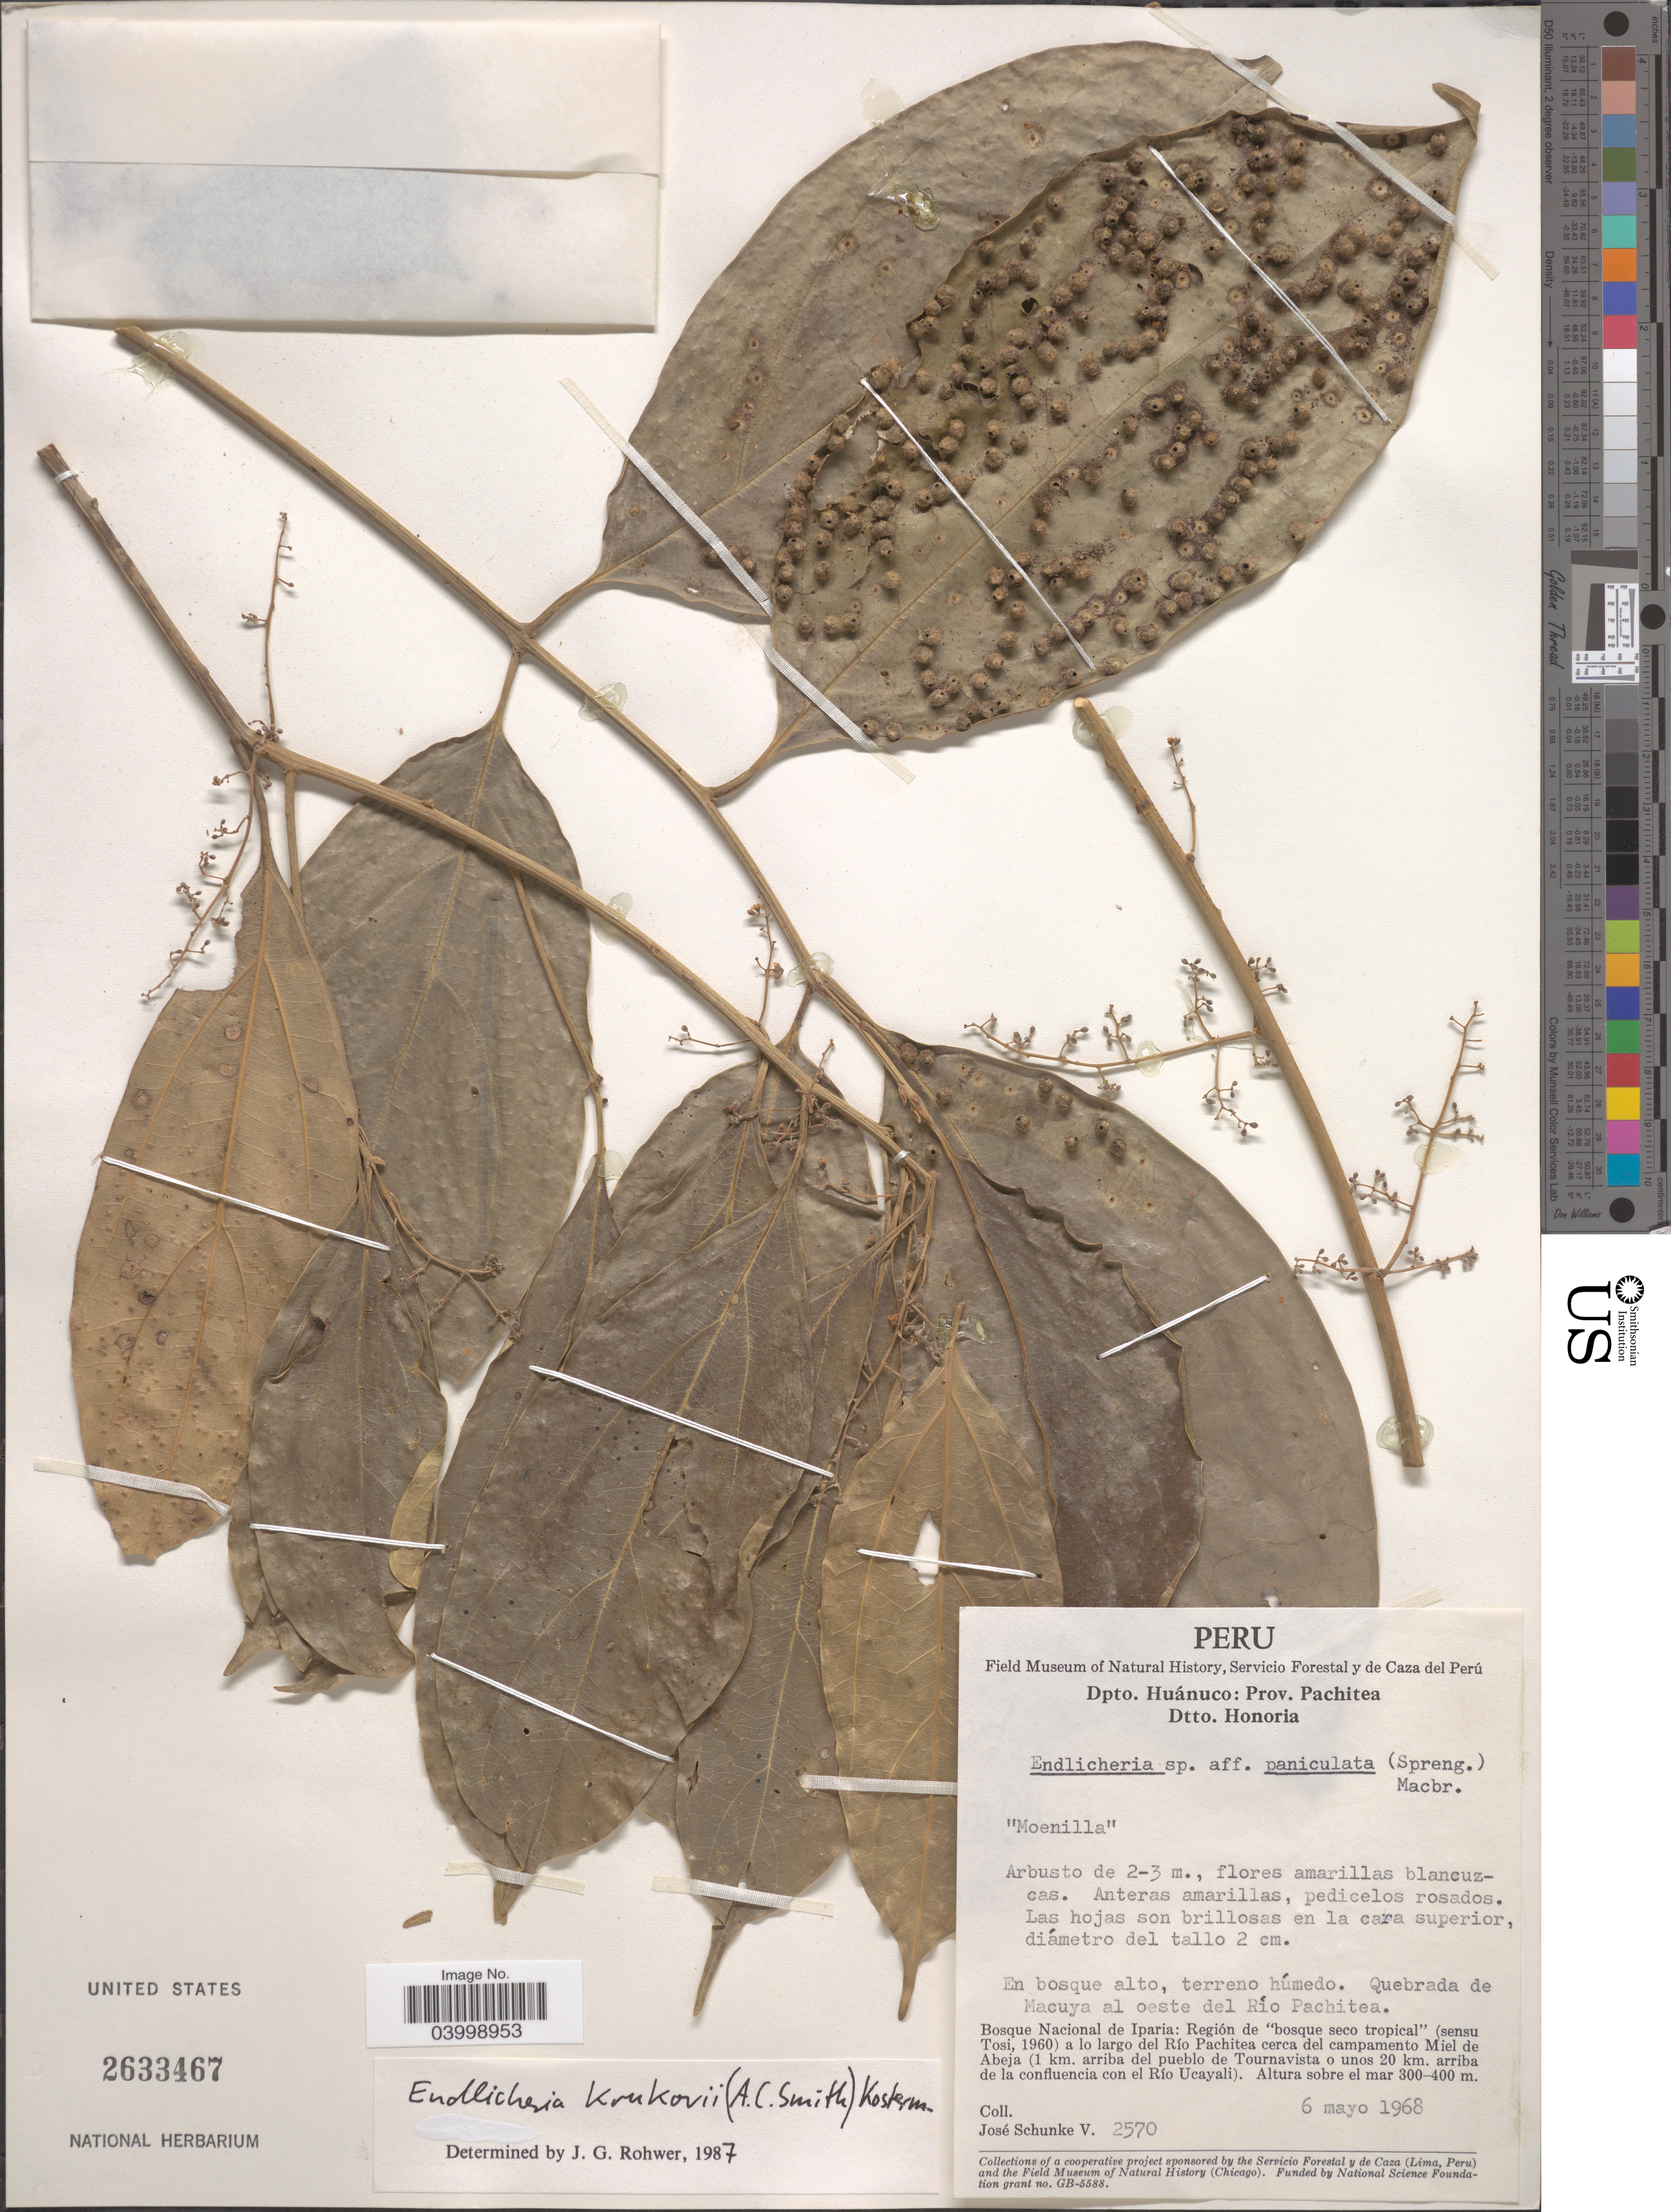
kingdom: Plantae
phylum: Tracheophyta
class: Magnoliopsida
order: Laurales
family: Lauraceae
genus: Endlicheria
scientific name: Endlicheria krukovii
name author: (A.C. Sm.) Kosterm.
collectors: J. Schunke Vigo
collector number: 2570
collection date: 1968-05-06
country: Peru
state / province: Huánuco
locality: Dpto. Huánuco: Prov. Pachitea. Dtto. Honoria. Quebrada de Macuya al oeste del Río Pachitea. Bosque Nacional de Iparia: Región de "bosque seco tropical" (sensu Tosi, 1960) a lo largo del Río Pachitea cerca del campamento Miel de Abeja (1 km. arriba del pueblo de Tournavista o unos 20 km. arriba de la confluencia con el Río Ucayali).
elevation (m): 300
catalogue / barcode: US 2633467